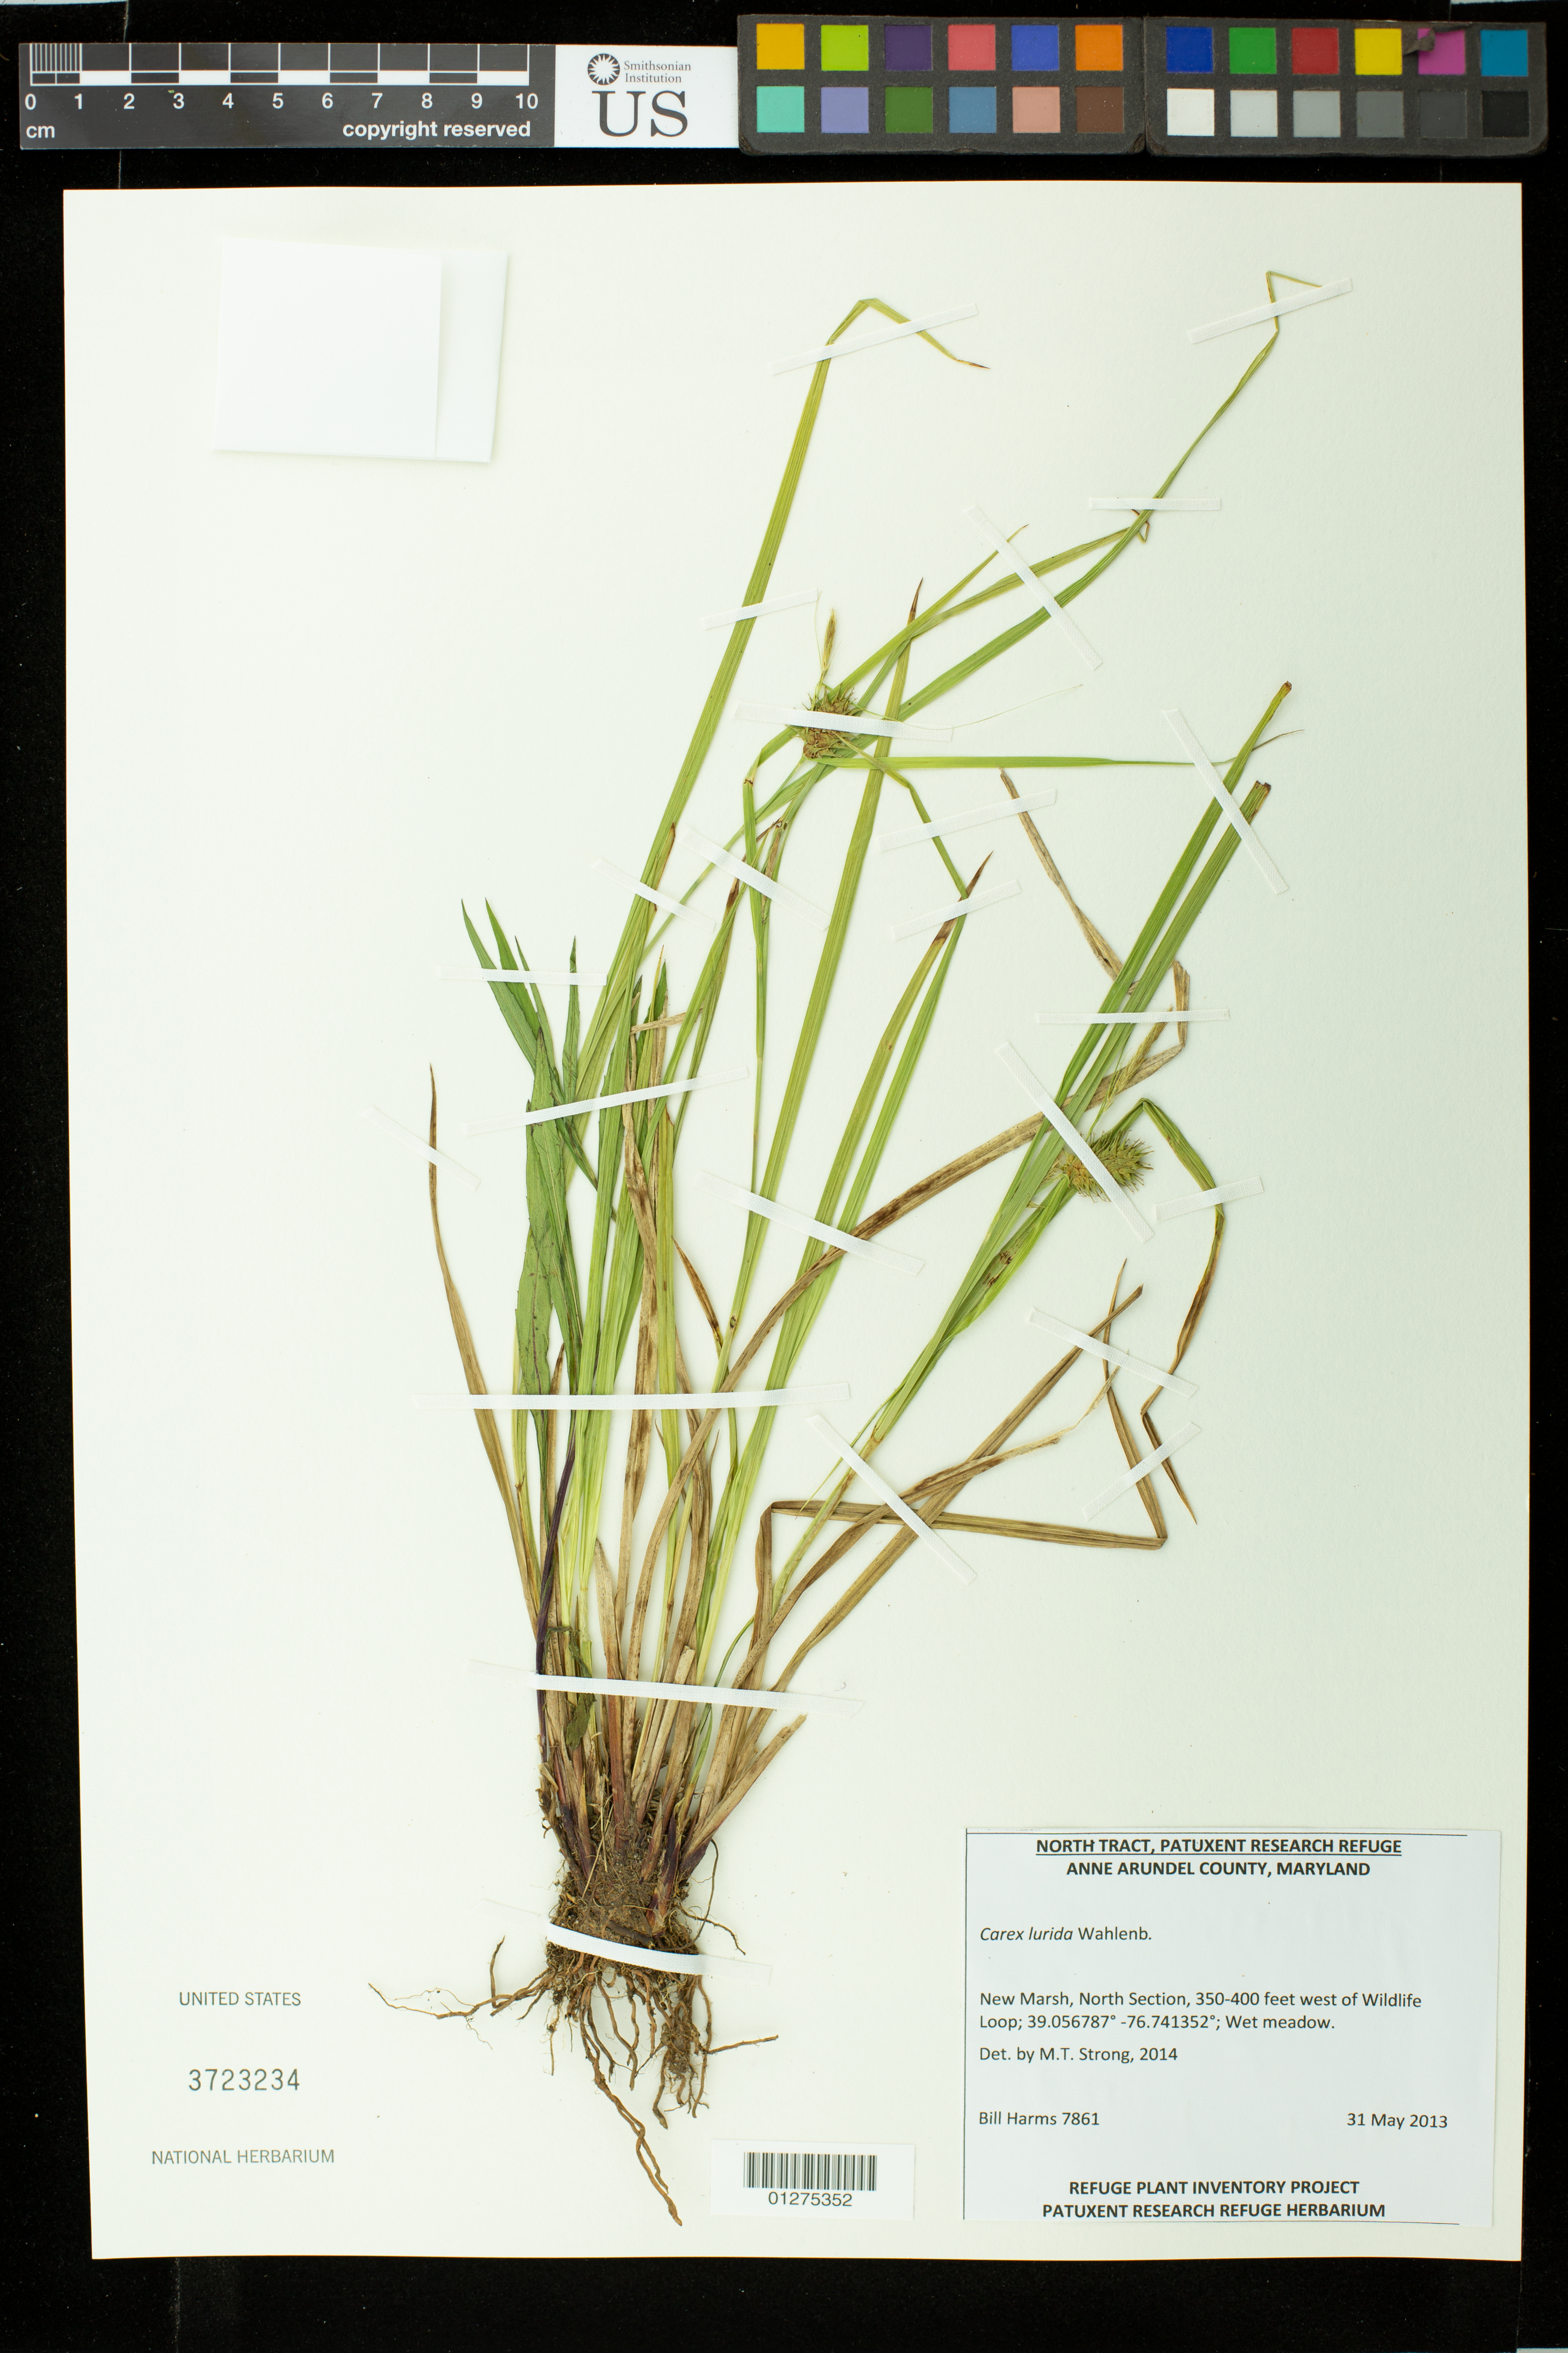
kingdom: Plantae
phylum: Tracheophyta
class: Liliopsida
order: Poales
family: Cyperaceae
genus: Carex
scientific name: Carex lurida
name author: Wahlenb.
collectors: B. Harms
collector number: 7861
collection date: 2013-05-31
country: United States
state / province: Maryland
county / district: Anne Arundel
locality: New Marsh, North Section, 350-400 feet west of Wildlife Loop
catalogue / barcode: US 3723234